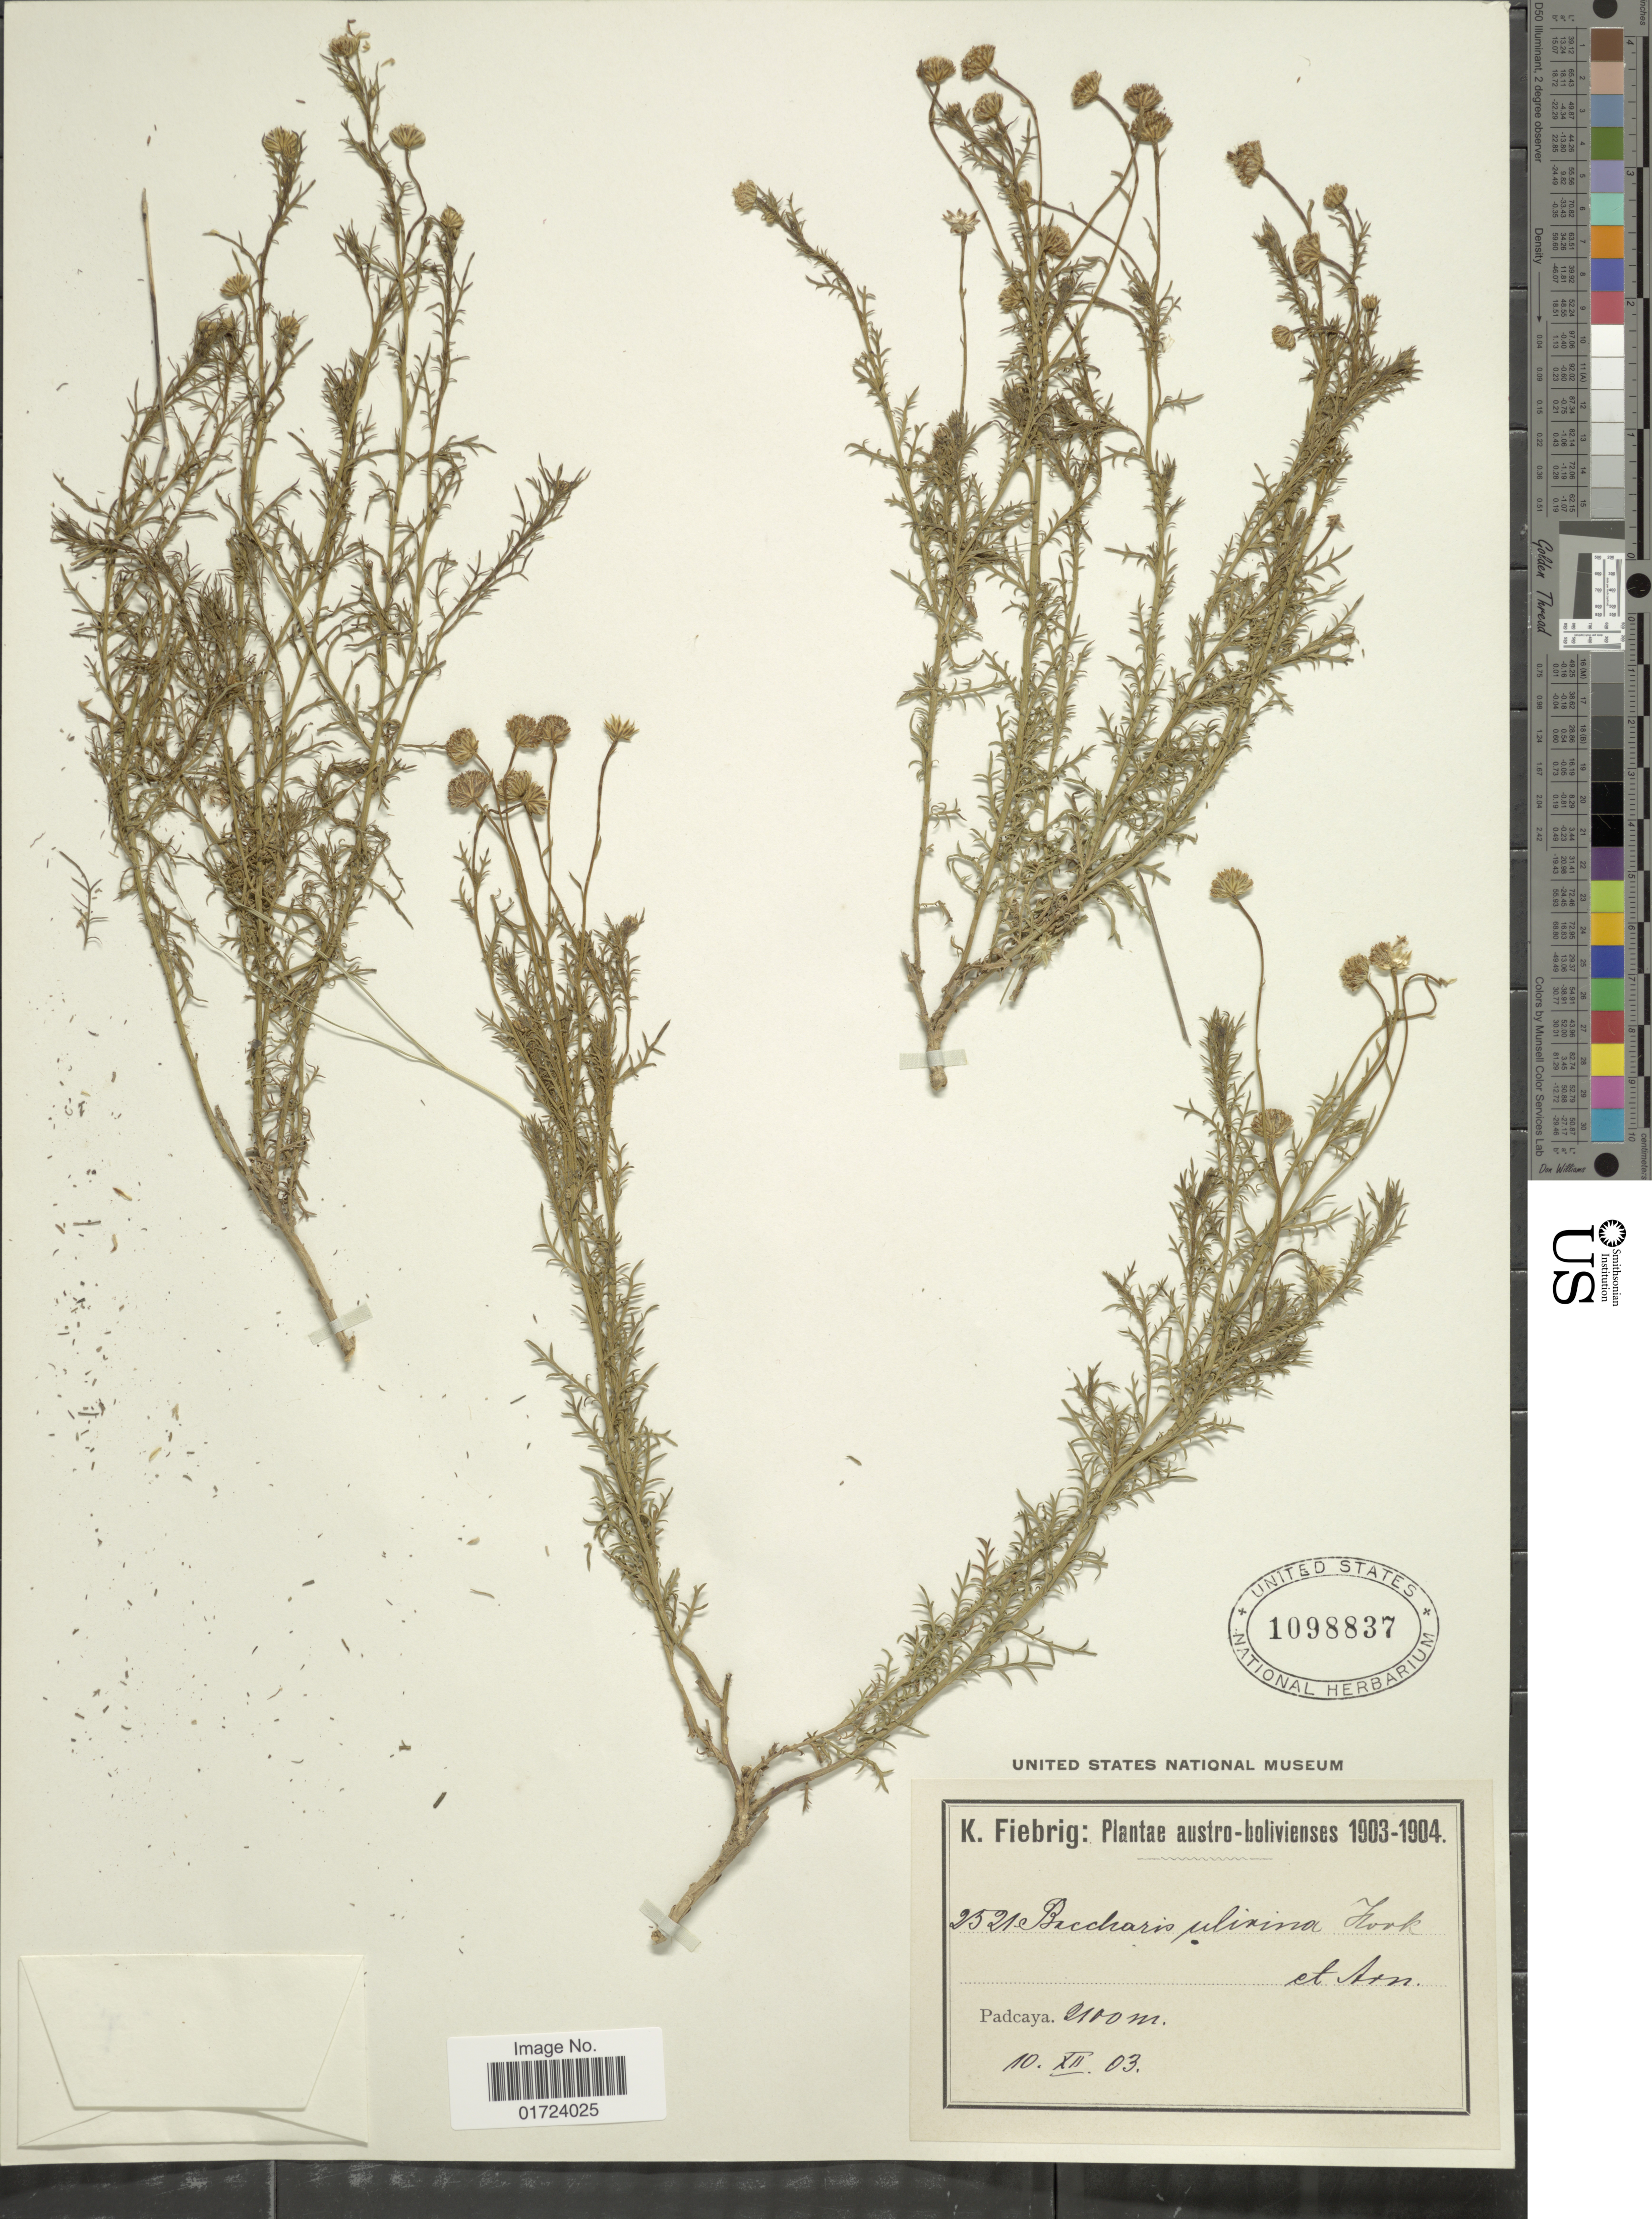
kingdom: Plantae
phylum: Tracheophyta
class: Magnoliopsida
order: Asterales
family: Asteraceae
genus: Baccharis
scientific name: Baccharis ulicina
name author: Hook. & Arn.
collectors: K. Fiebrig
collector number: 2521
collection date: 1903-12-10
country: Bolivia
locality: Padcaya. Austro-bolivienses.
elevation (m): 2100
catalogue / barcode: US 1098837